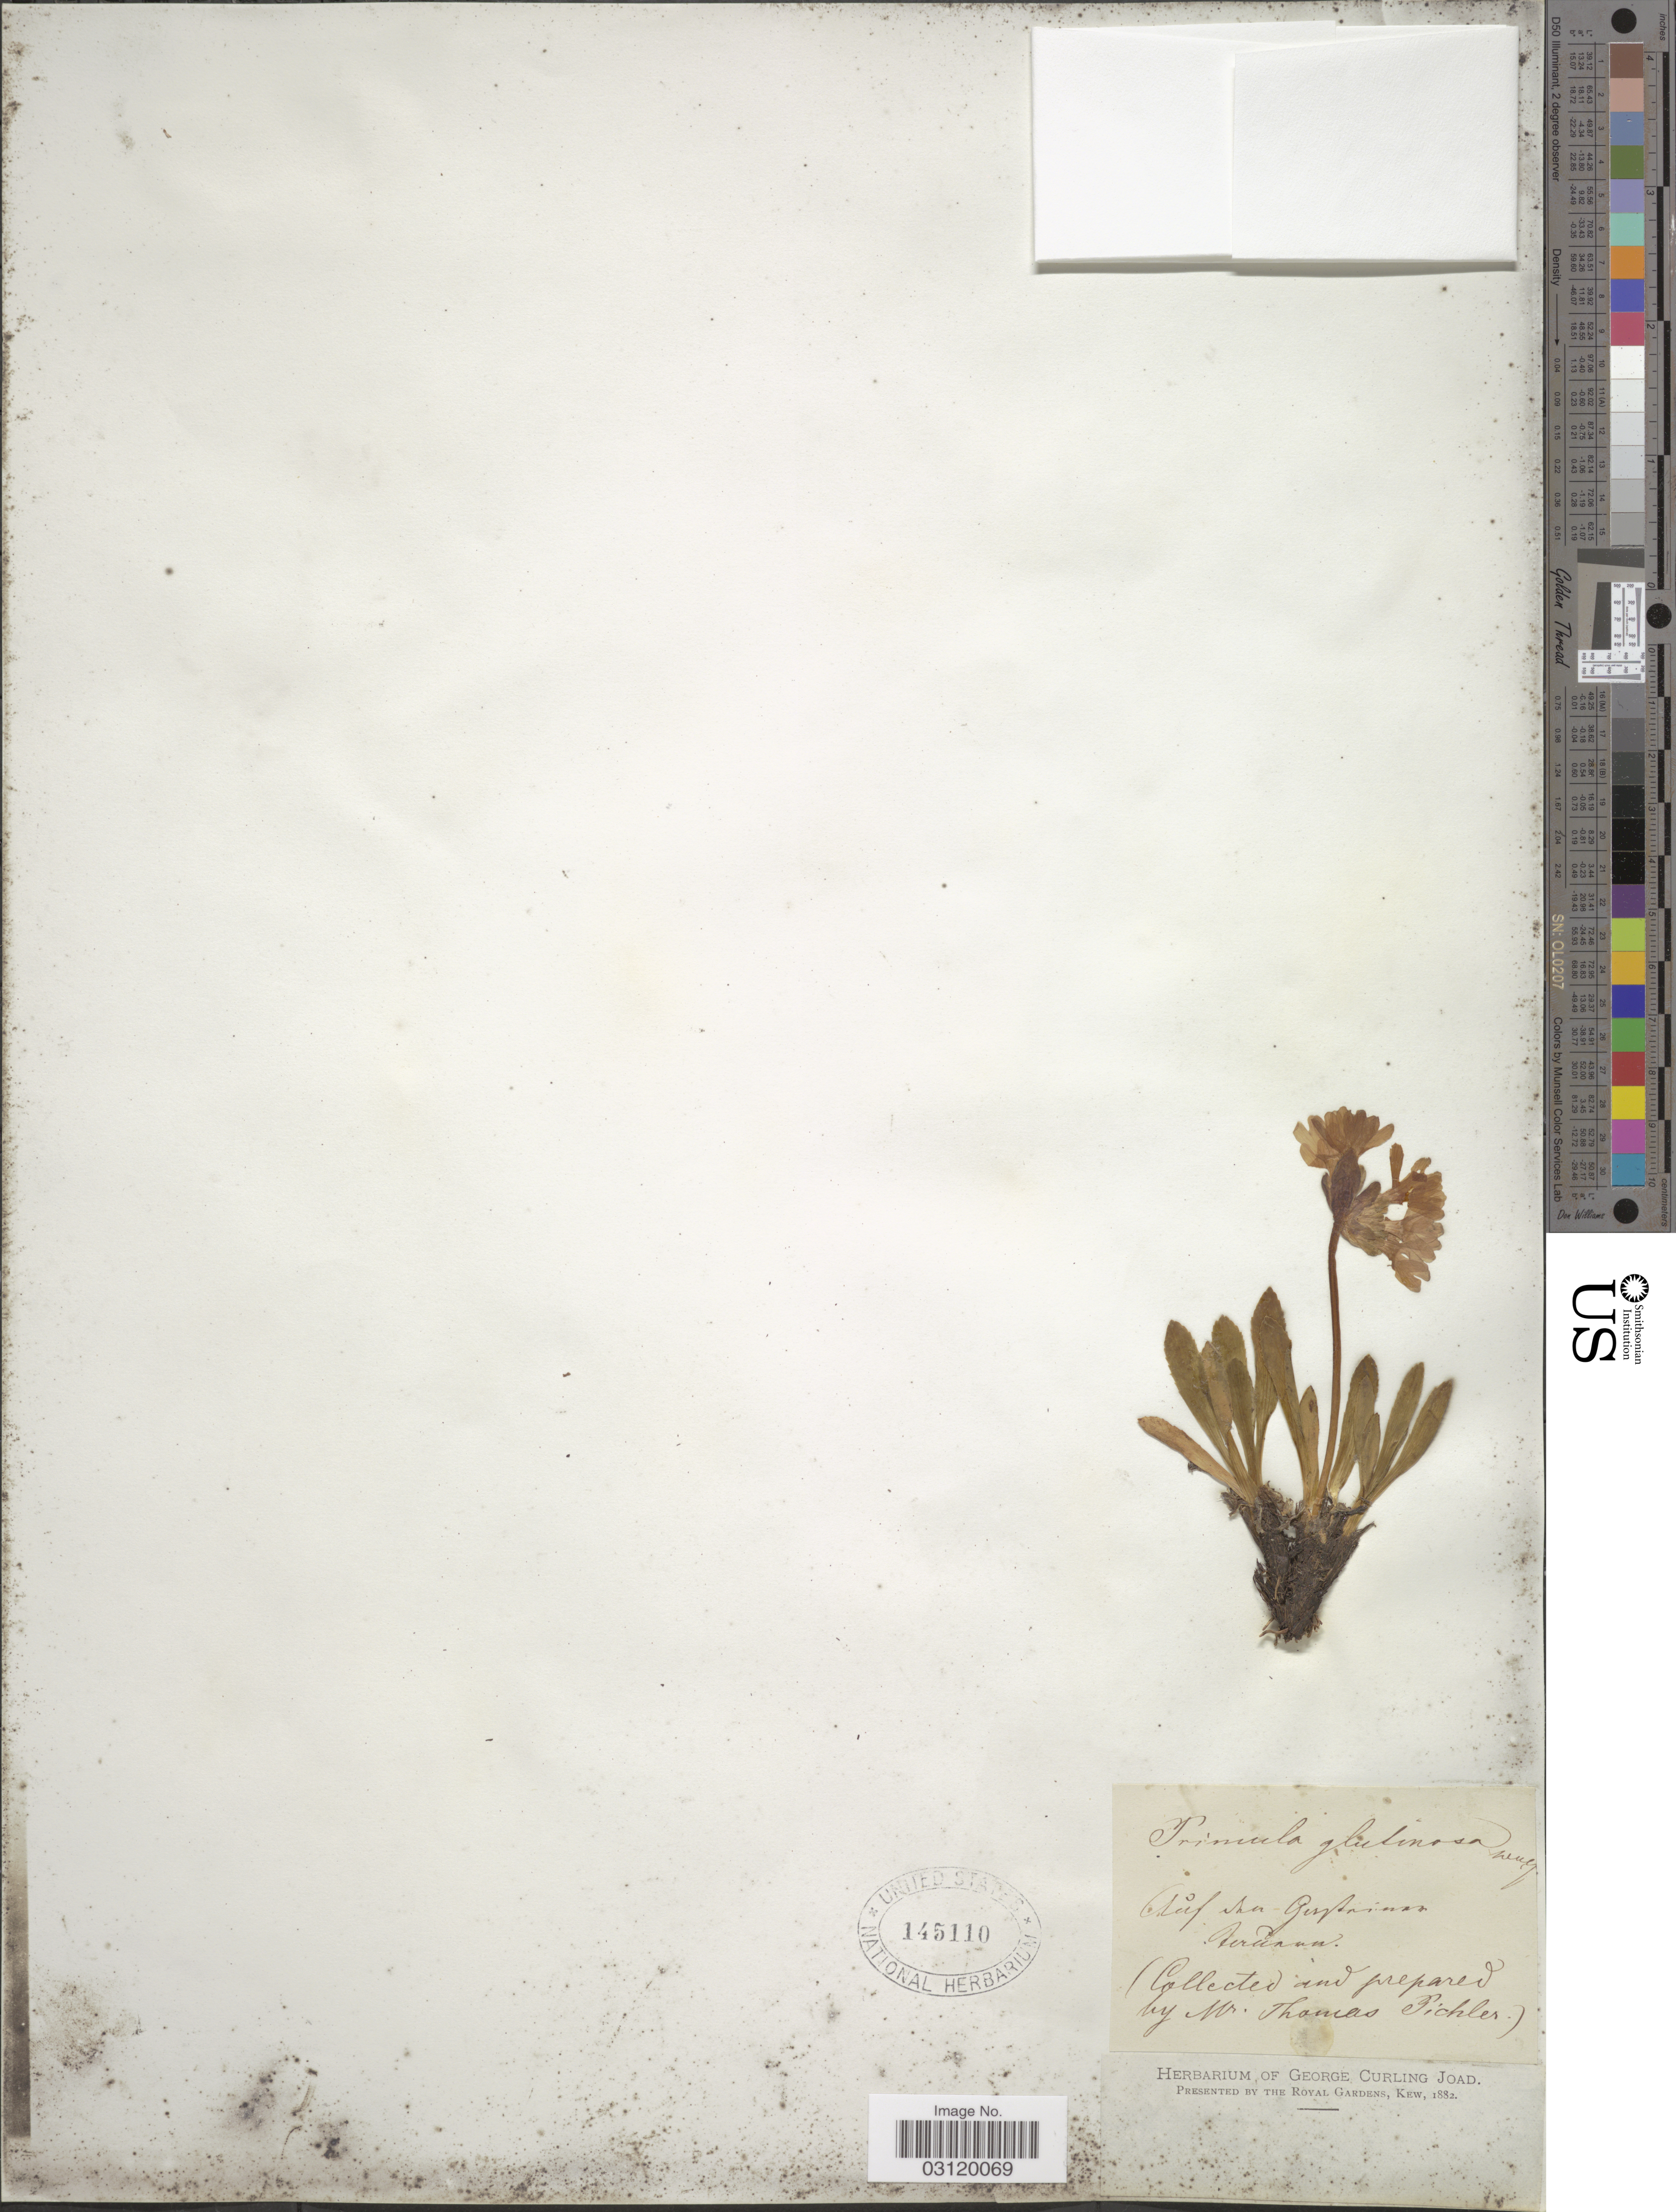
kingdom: Plantae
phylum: Tracheophyta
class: Magnoliopsida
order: Ericales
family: Primulaceae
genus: Primula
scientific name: Primula glutinosa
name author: Wulfen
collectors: T. Pichler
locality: Cluf su Gertrainar teruana. [interpreted]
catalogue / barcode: US 145110